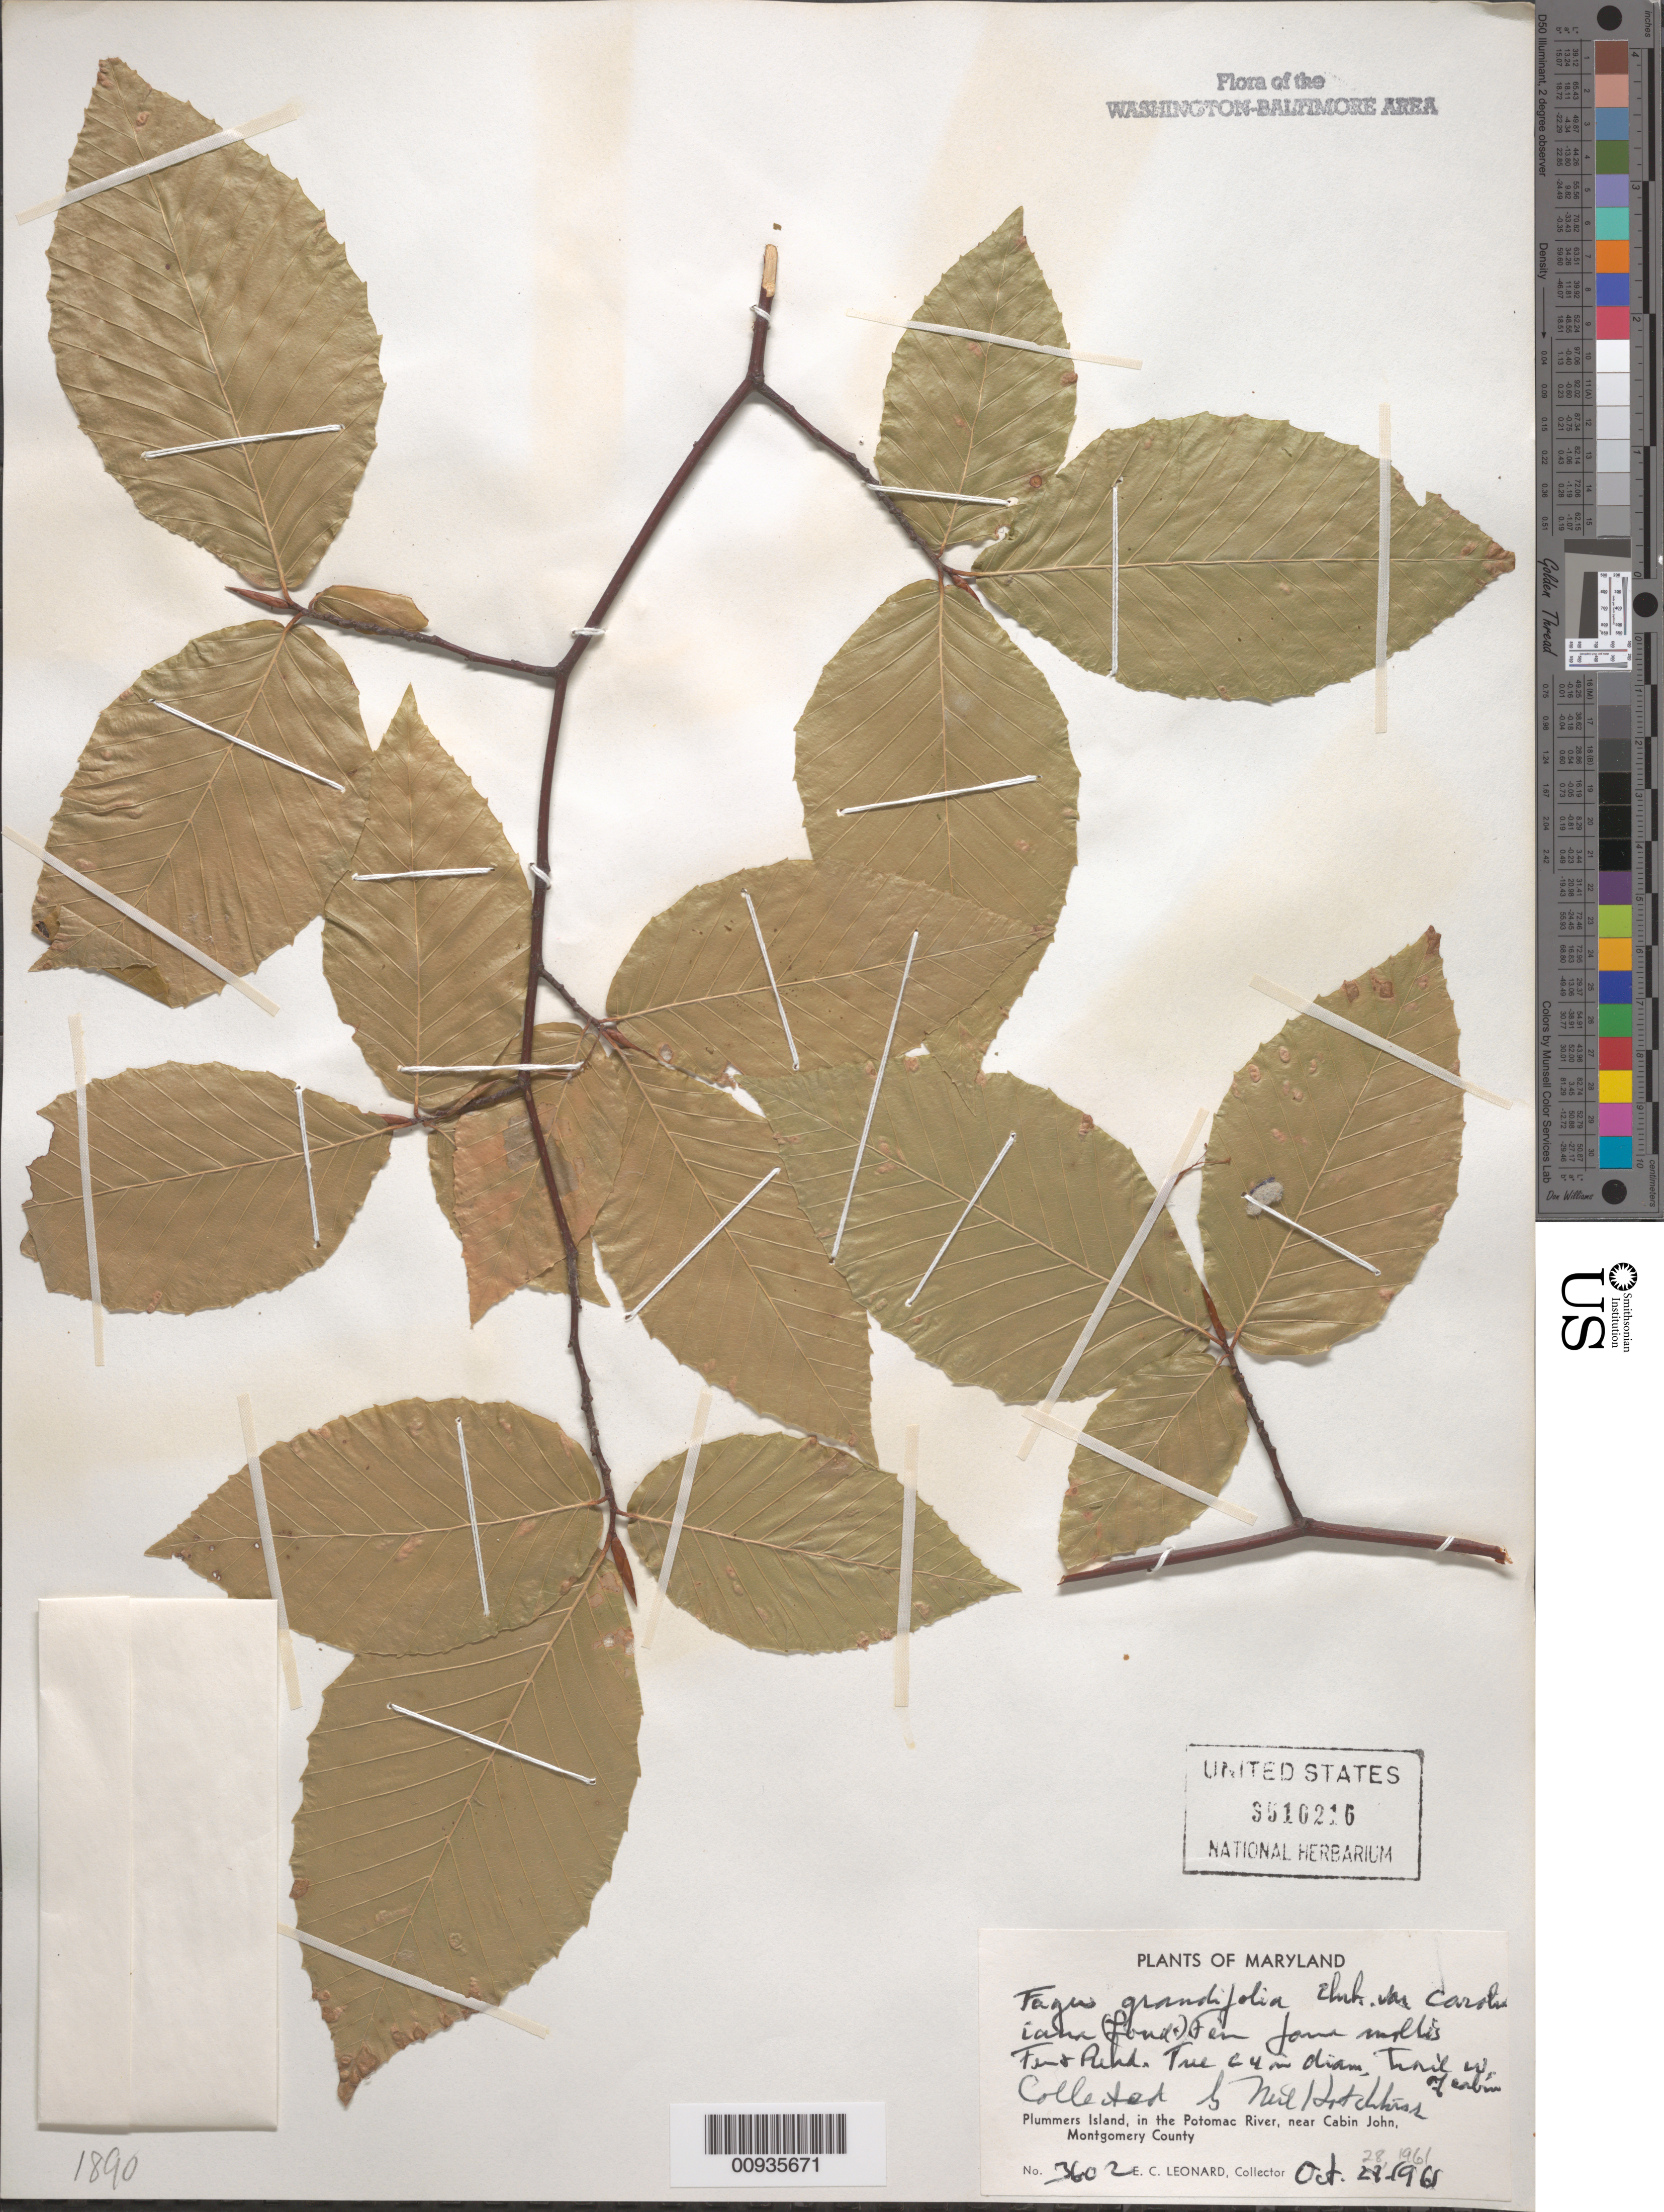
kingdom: Plantae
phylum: Tracheophyta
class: Magnoliopsida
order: Fagales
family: Fagaceae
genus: Fagus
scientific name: Fagus grandifolia subsp. caroliniana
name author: (Loudon) Fernald & Rehder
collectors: E. C. Leonard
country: United States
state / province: Maryland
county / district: Montgomery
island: Plummers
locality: Plummers Island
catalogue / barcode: US 3510216